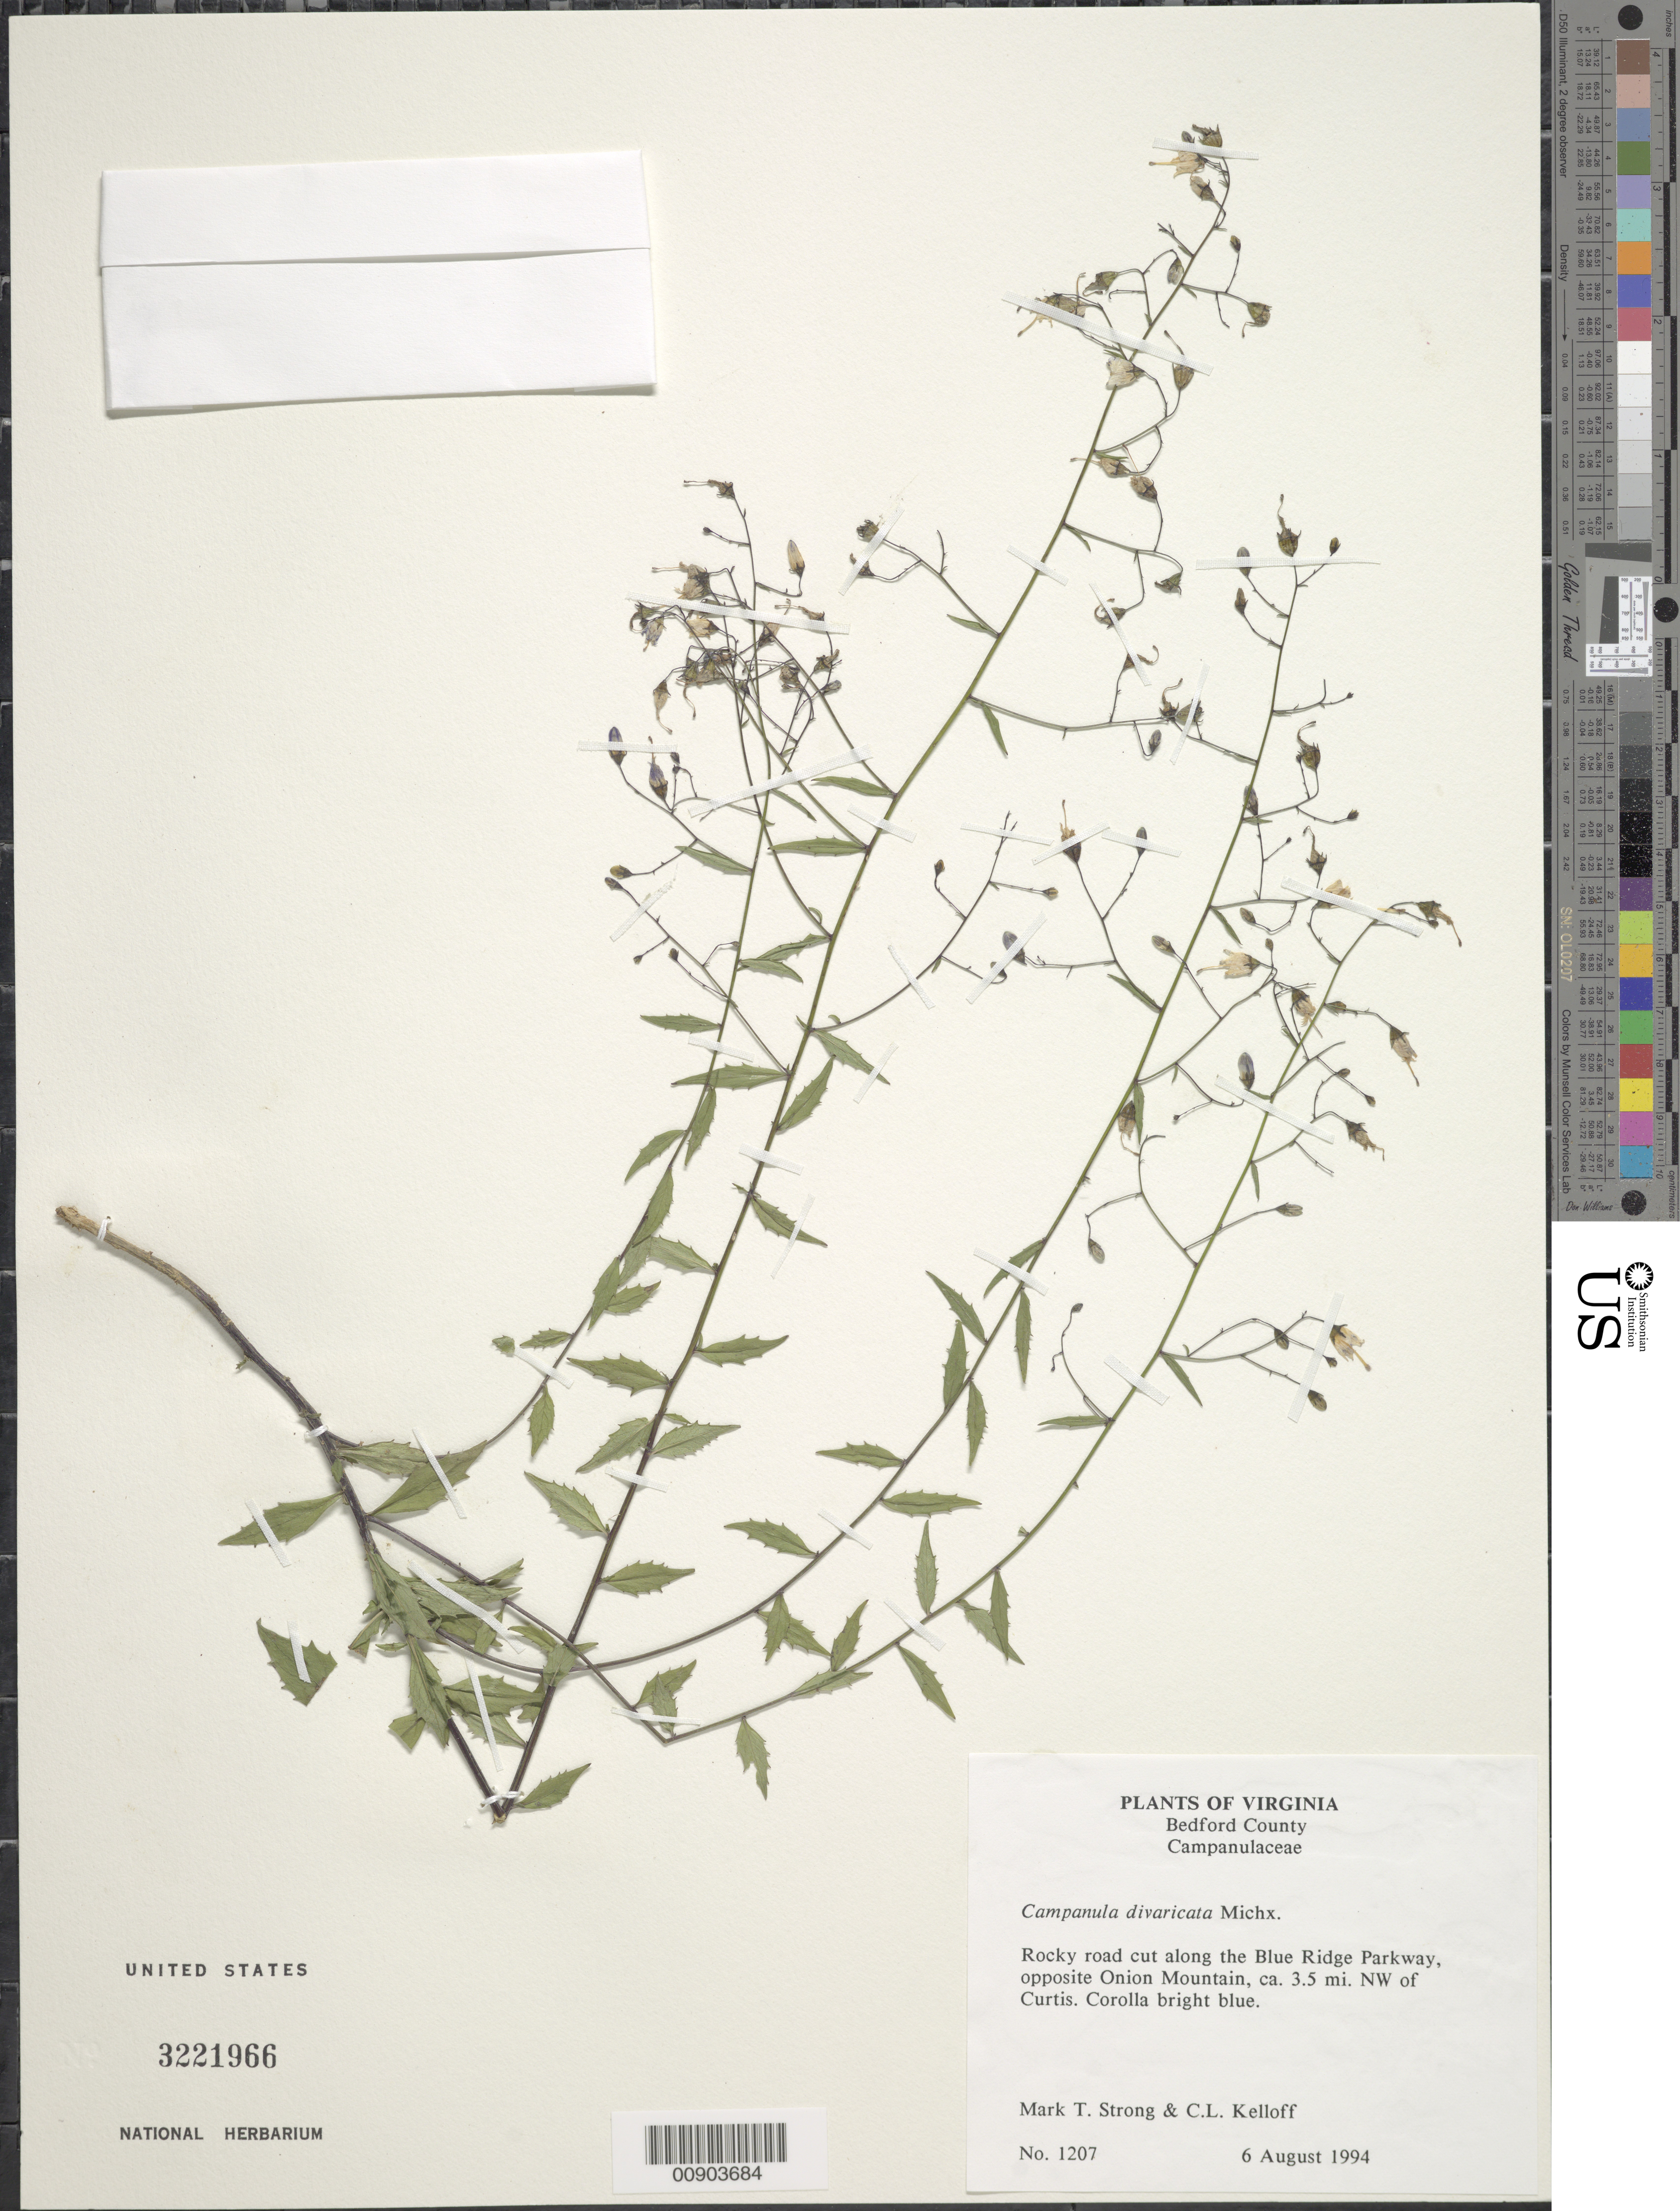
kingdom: Plantae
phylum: Tracheophyta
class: Magnoliopsida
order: Asterales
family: Campanulaceae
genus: Campanula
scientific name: Campanula divaricata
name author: Michx.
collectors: M. T. Strong & C. L. Kelloff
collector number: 1207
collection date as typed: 6 August 1994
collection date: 1994-08-06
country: United States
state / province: Virginia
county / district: Bedford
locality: Along the Blue Ridge of Parkway, opposite Onion Mountain, ca. 35 mi. NW of Curtis.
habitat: Rocky road cut.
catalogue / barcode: US 3221966